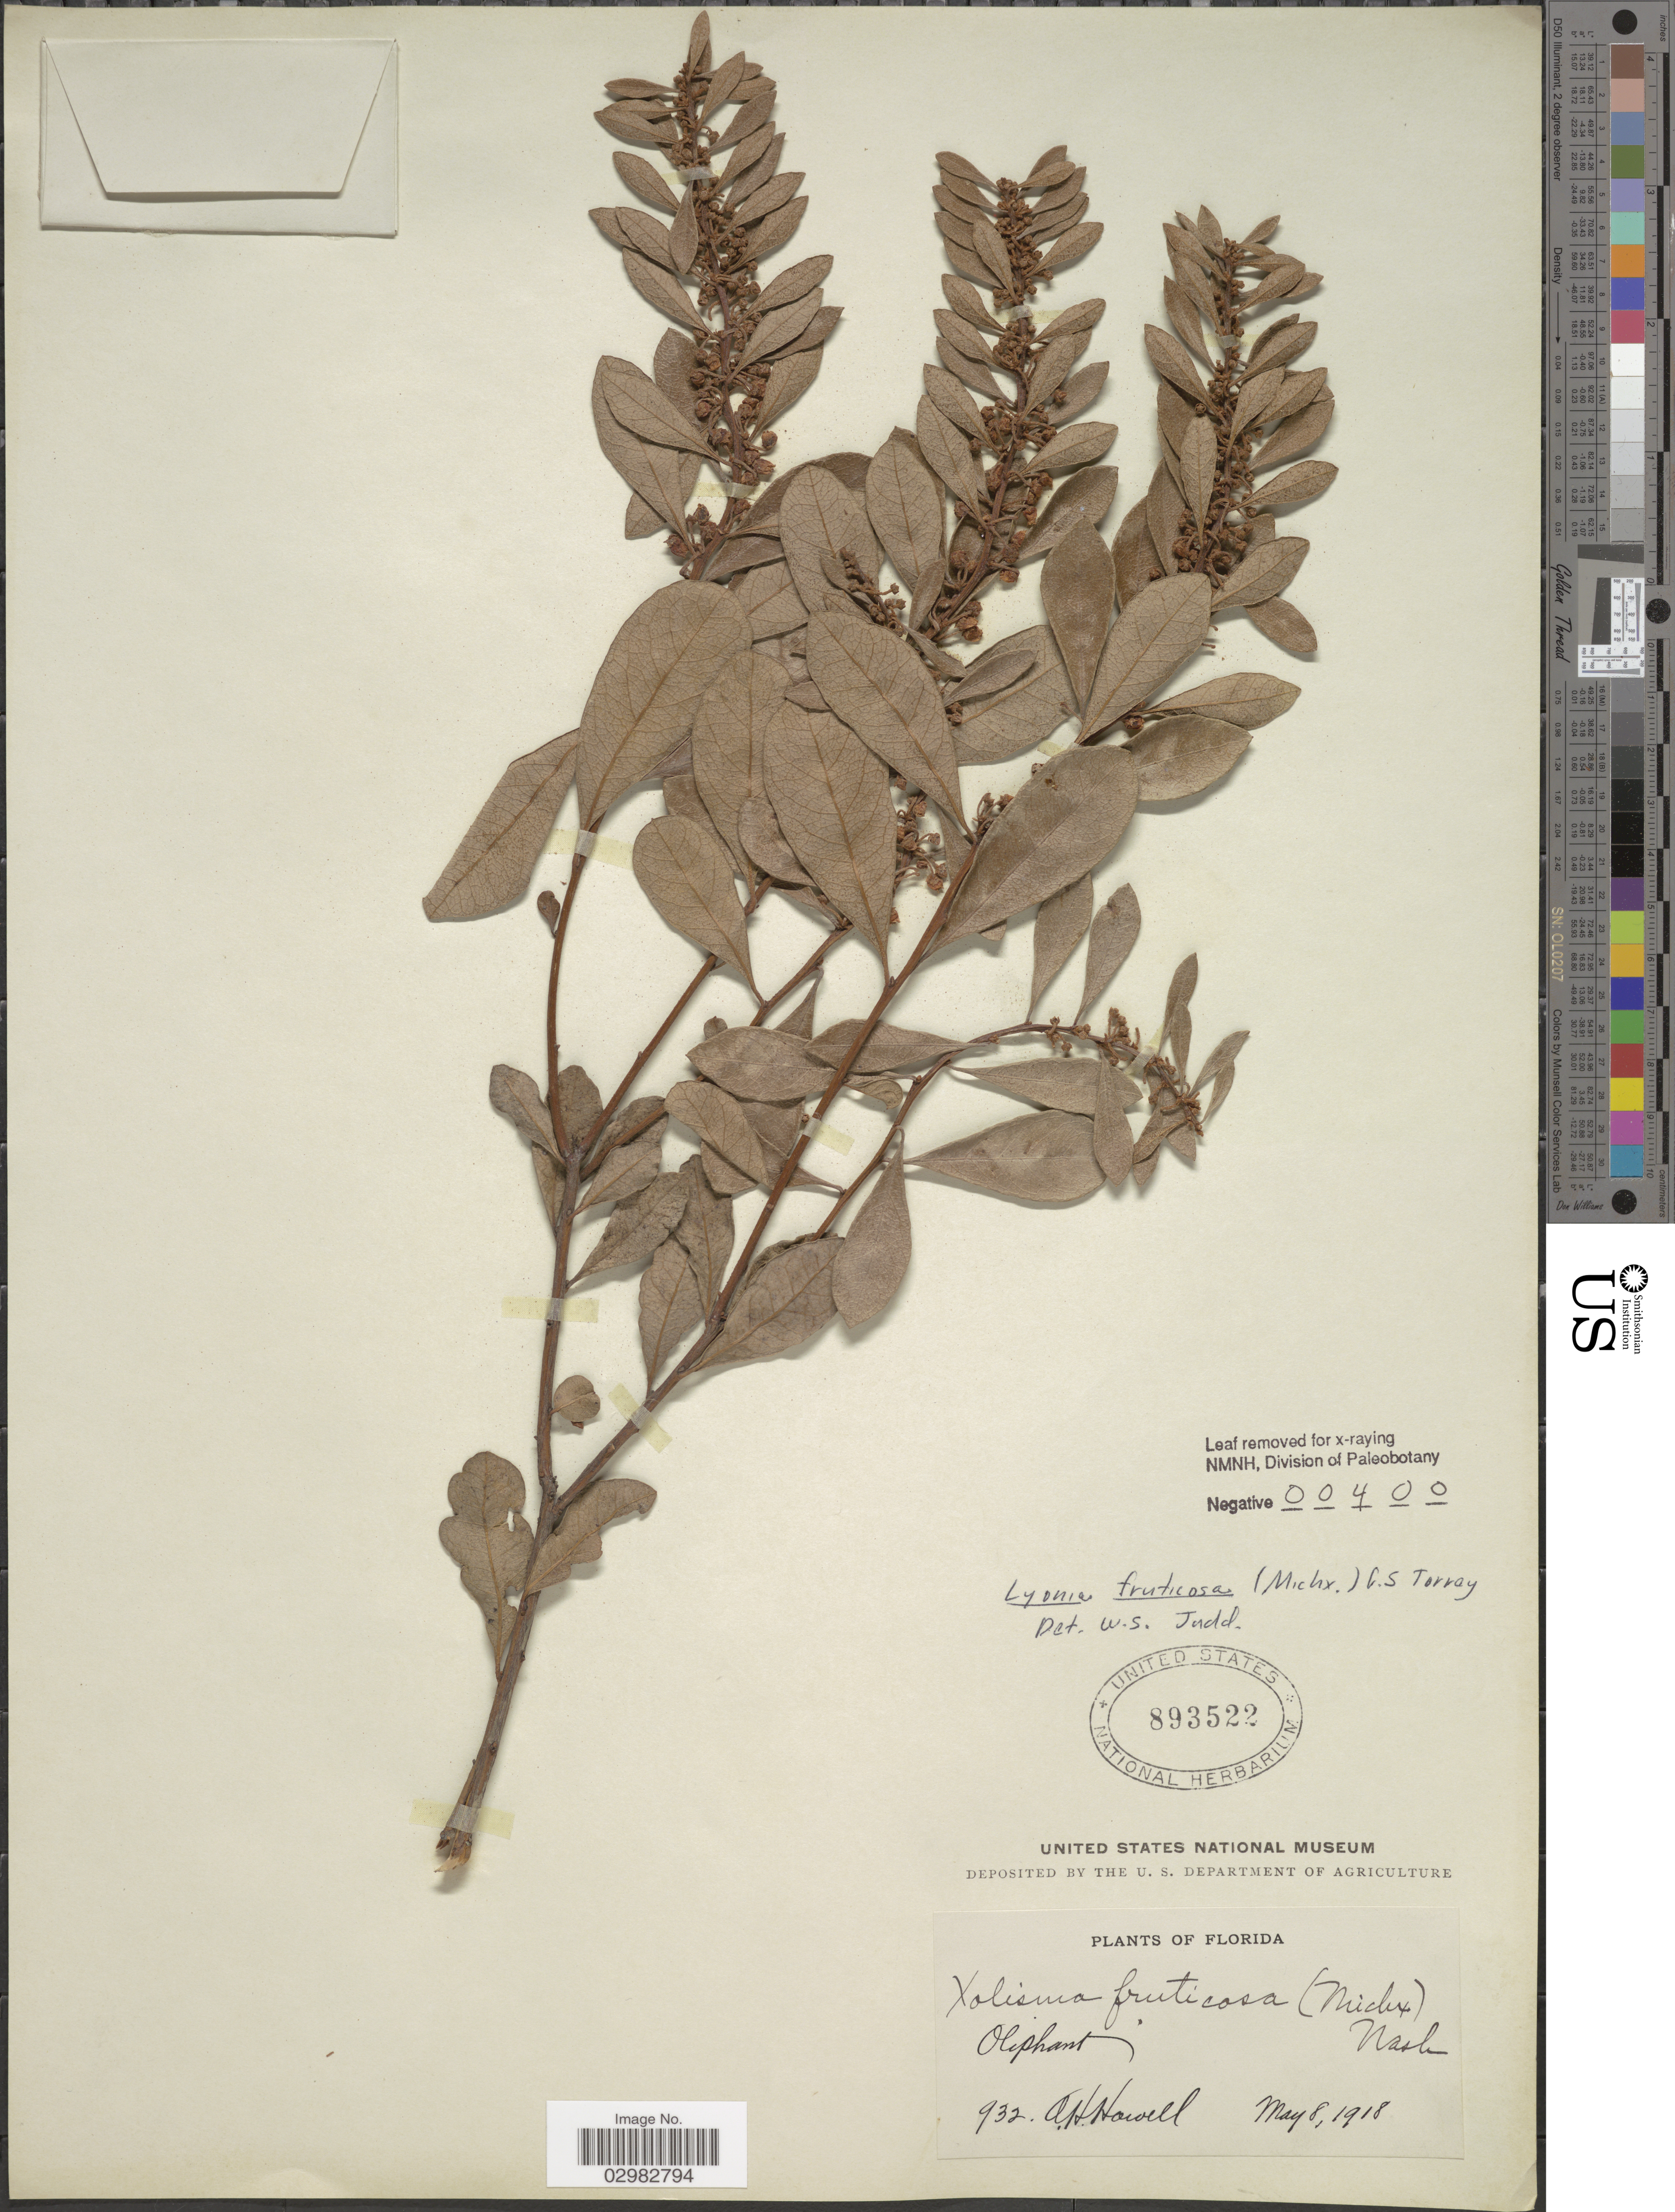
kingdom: Plantae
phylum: Tracheophyta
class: Magnoliopsida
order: Ericales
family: Ericaceae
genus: Lyonia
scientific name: Lyonia fruticosa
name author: (Michx.) G.S. Torr.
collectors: A. Howell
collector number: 932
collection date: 1918-05-08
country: United States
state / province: Florida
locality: Oliphant.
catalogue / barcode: US 893522